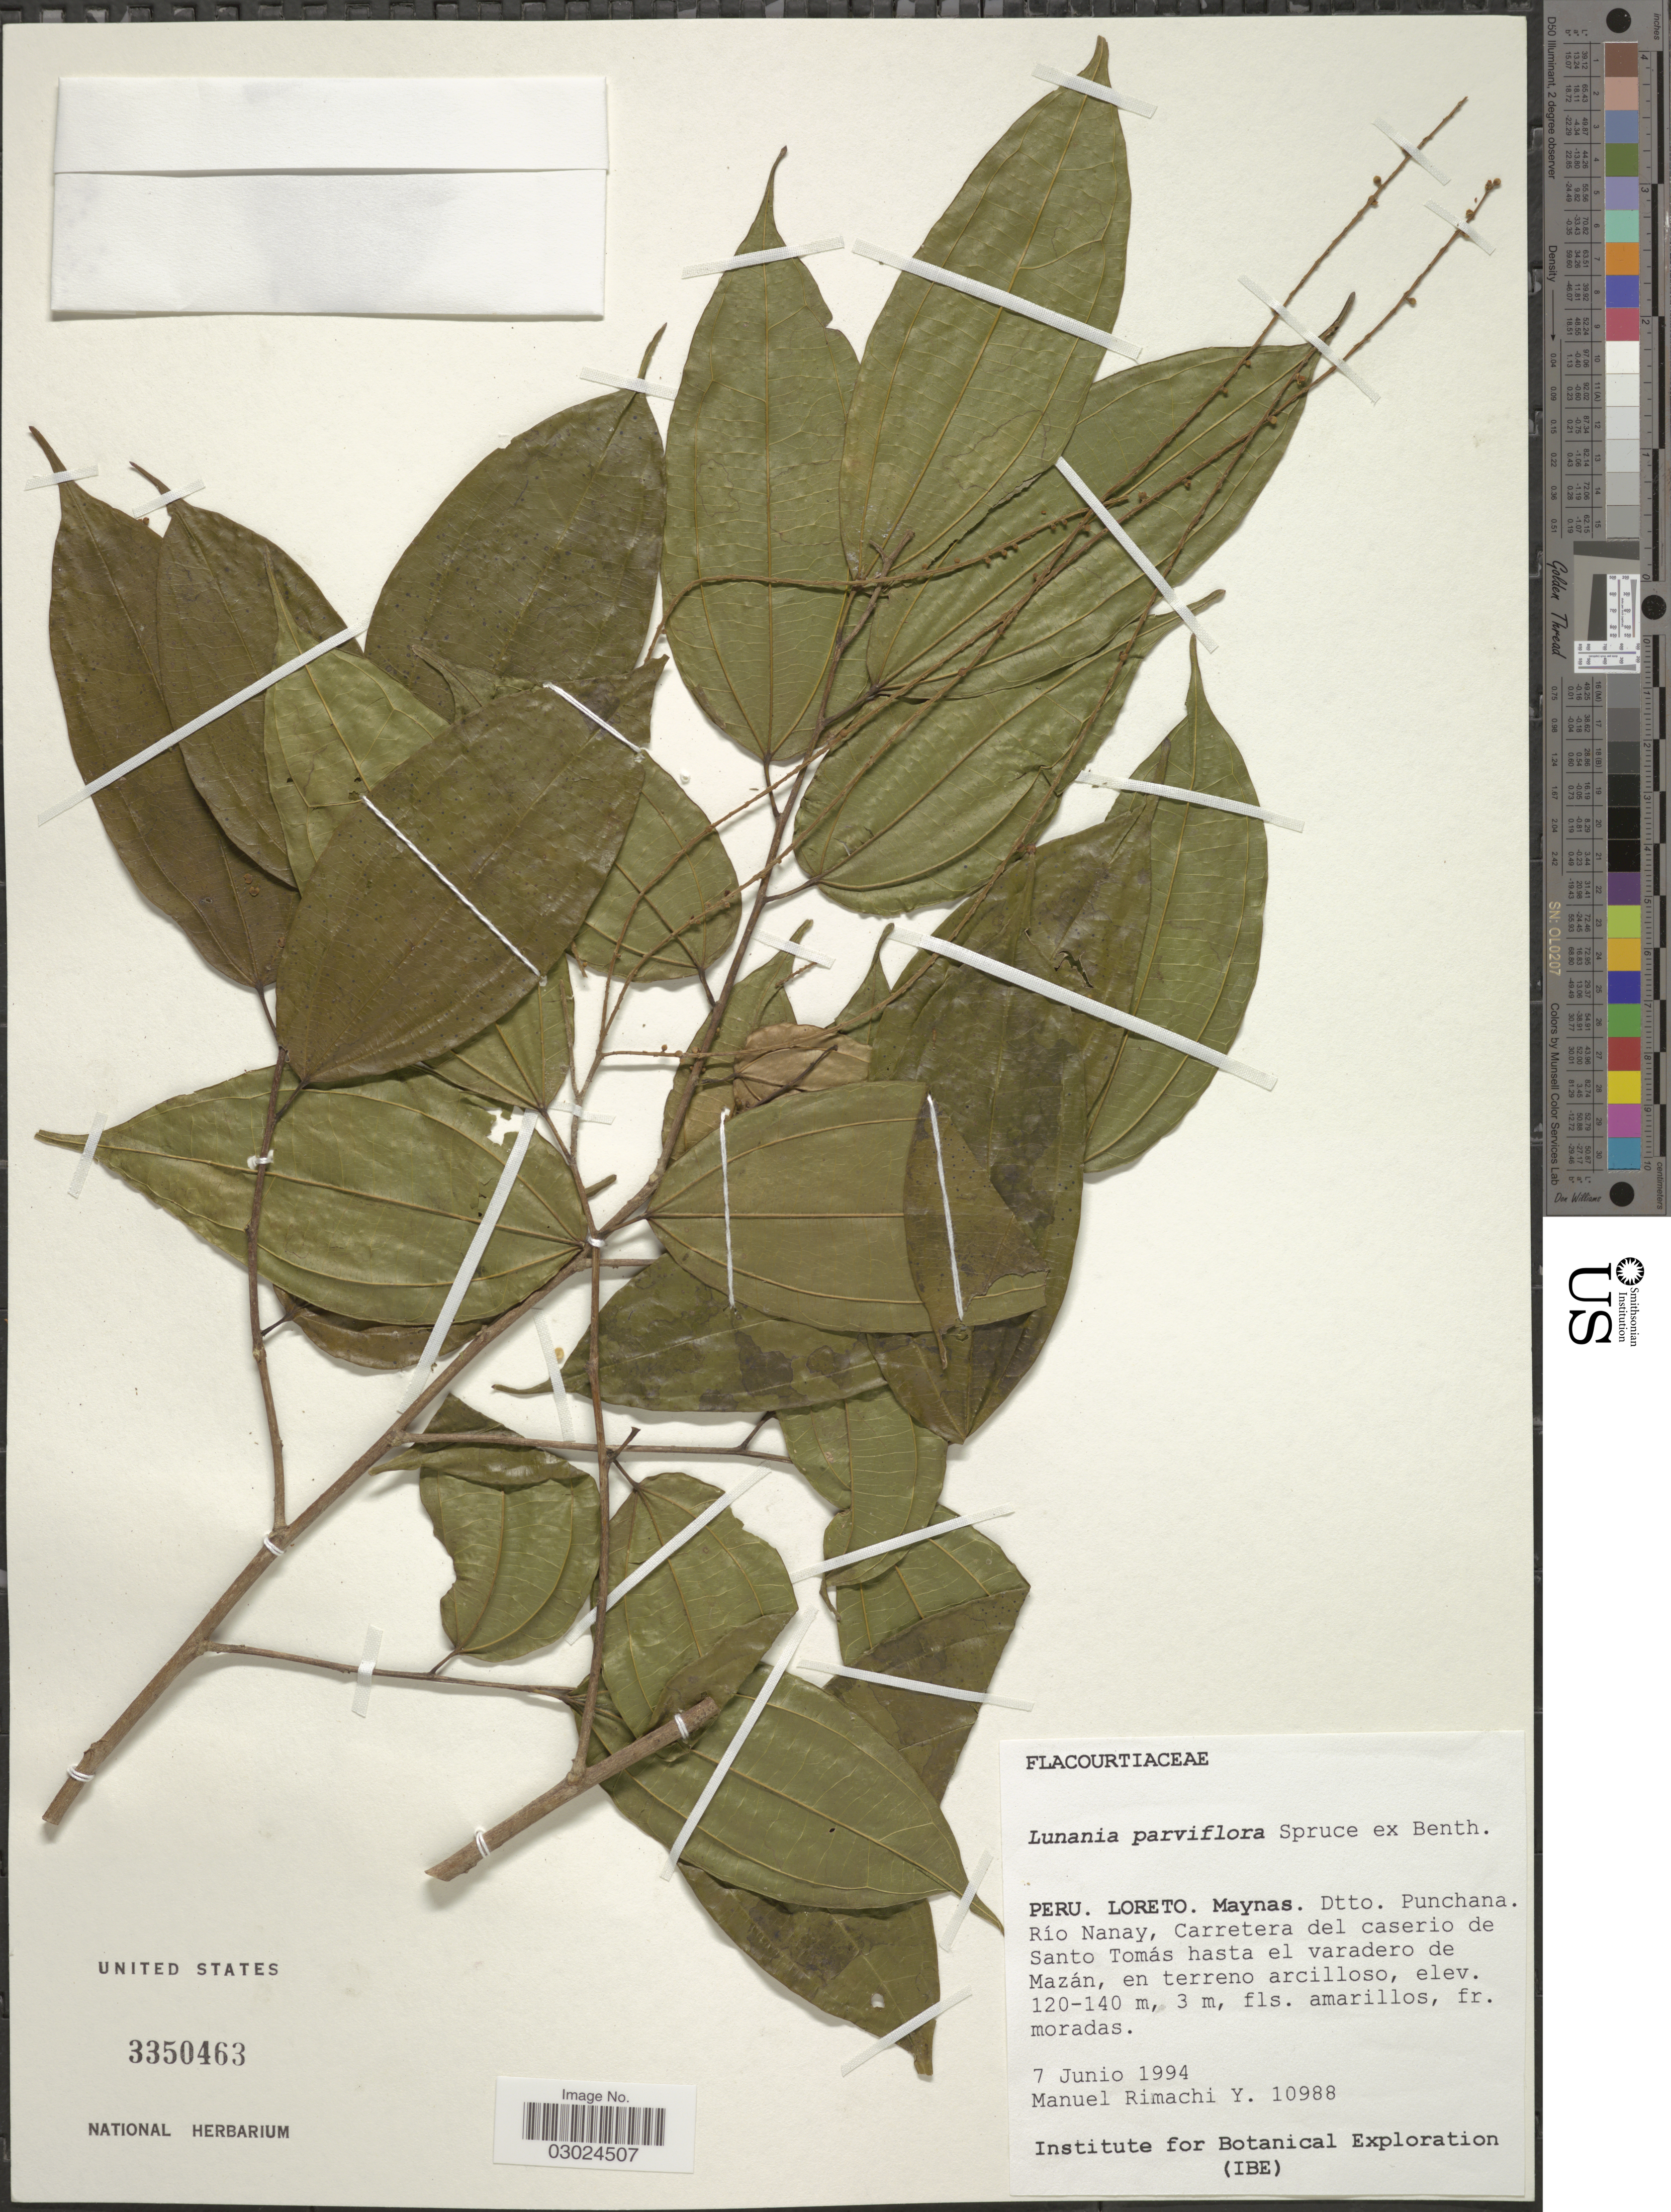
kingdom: Plantae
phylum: Tracheophyta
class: Magnoliopsida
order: Malpighiales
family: Salicaceae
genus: Lunania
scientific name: Lunania parviflora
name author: Spruce ex Benth.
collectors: M. Rimachi Y.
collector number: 10988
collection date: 1994-06-07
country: Peru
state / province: Loreto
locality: Maynas. Dtto. Punchana. Río Nanay, Carretera del caserio de Santo Tomás hasta el varadero de Mazán.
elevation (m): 120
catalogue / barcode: US 3350463